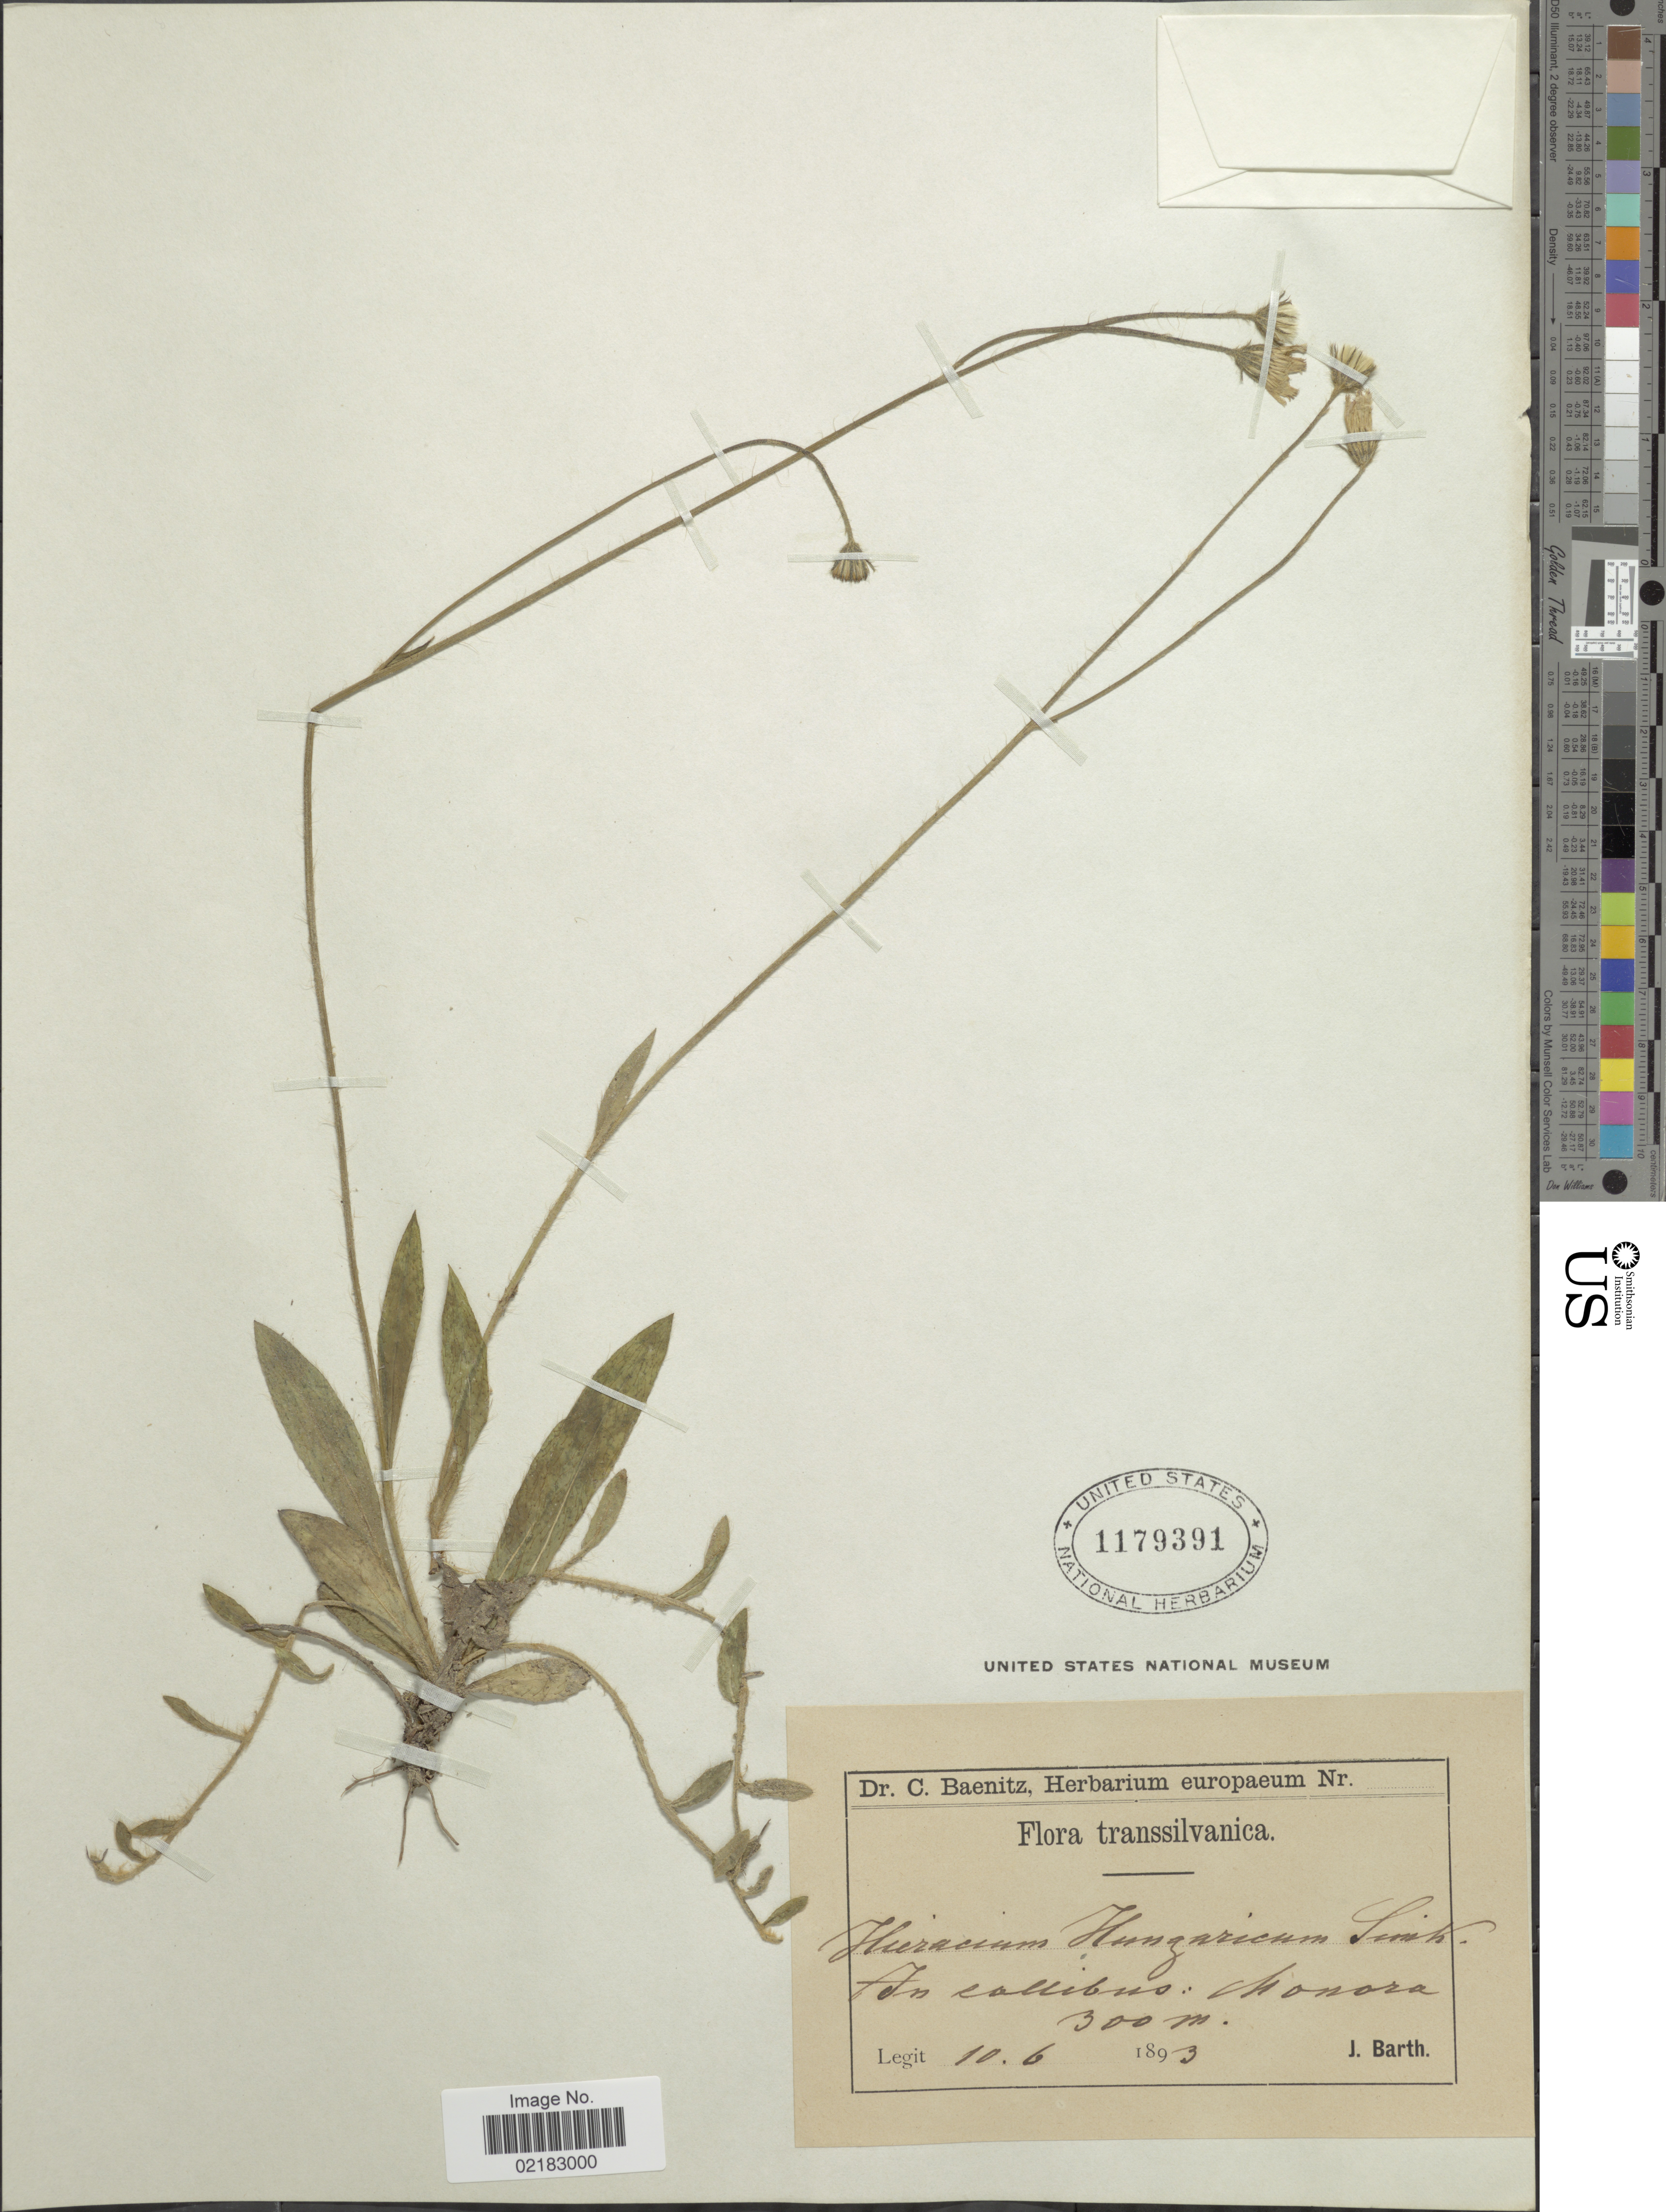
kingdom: Plantae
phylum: Tracheophyta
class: Magnoliopsida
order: Asterales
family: Asteraceae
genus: Hieracium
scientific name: Hieracium hungaricum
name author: Simonk.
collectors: J. Barth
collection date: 1893-06-10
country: Romania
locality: Transsilvanica, In callibus : Ckoonoza [interpreted]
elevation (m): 300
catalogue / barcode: US 1179391